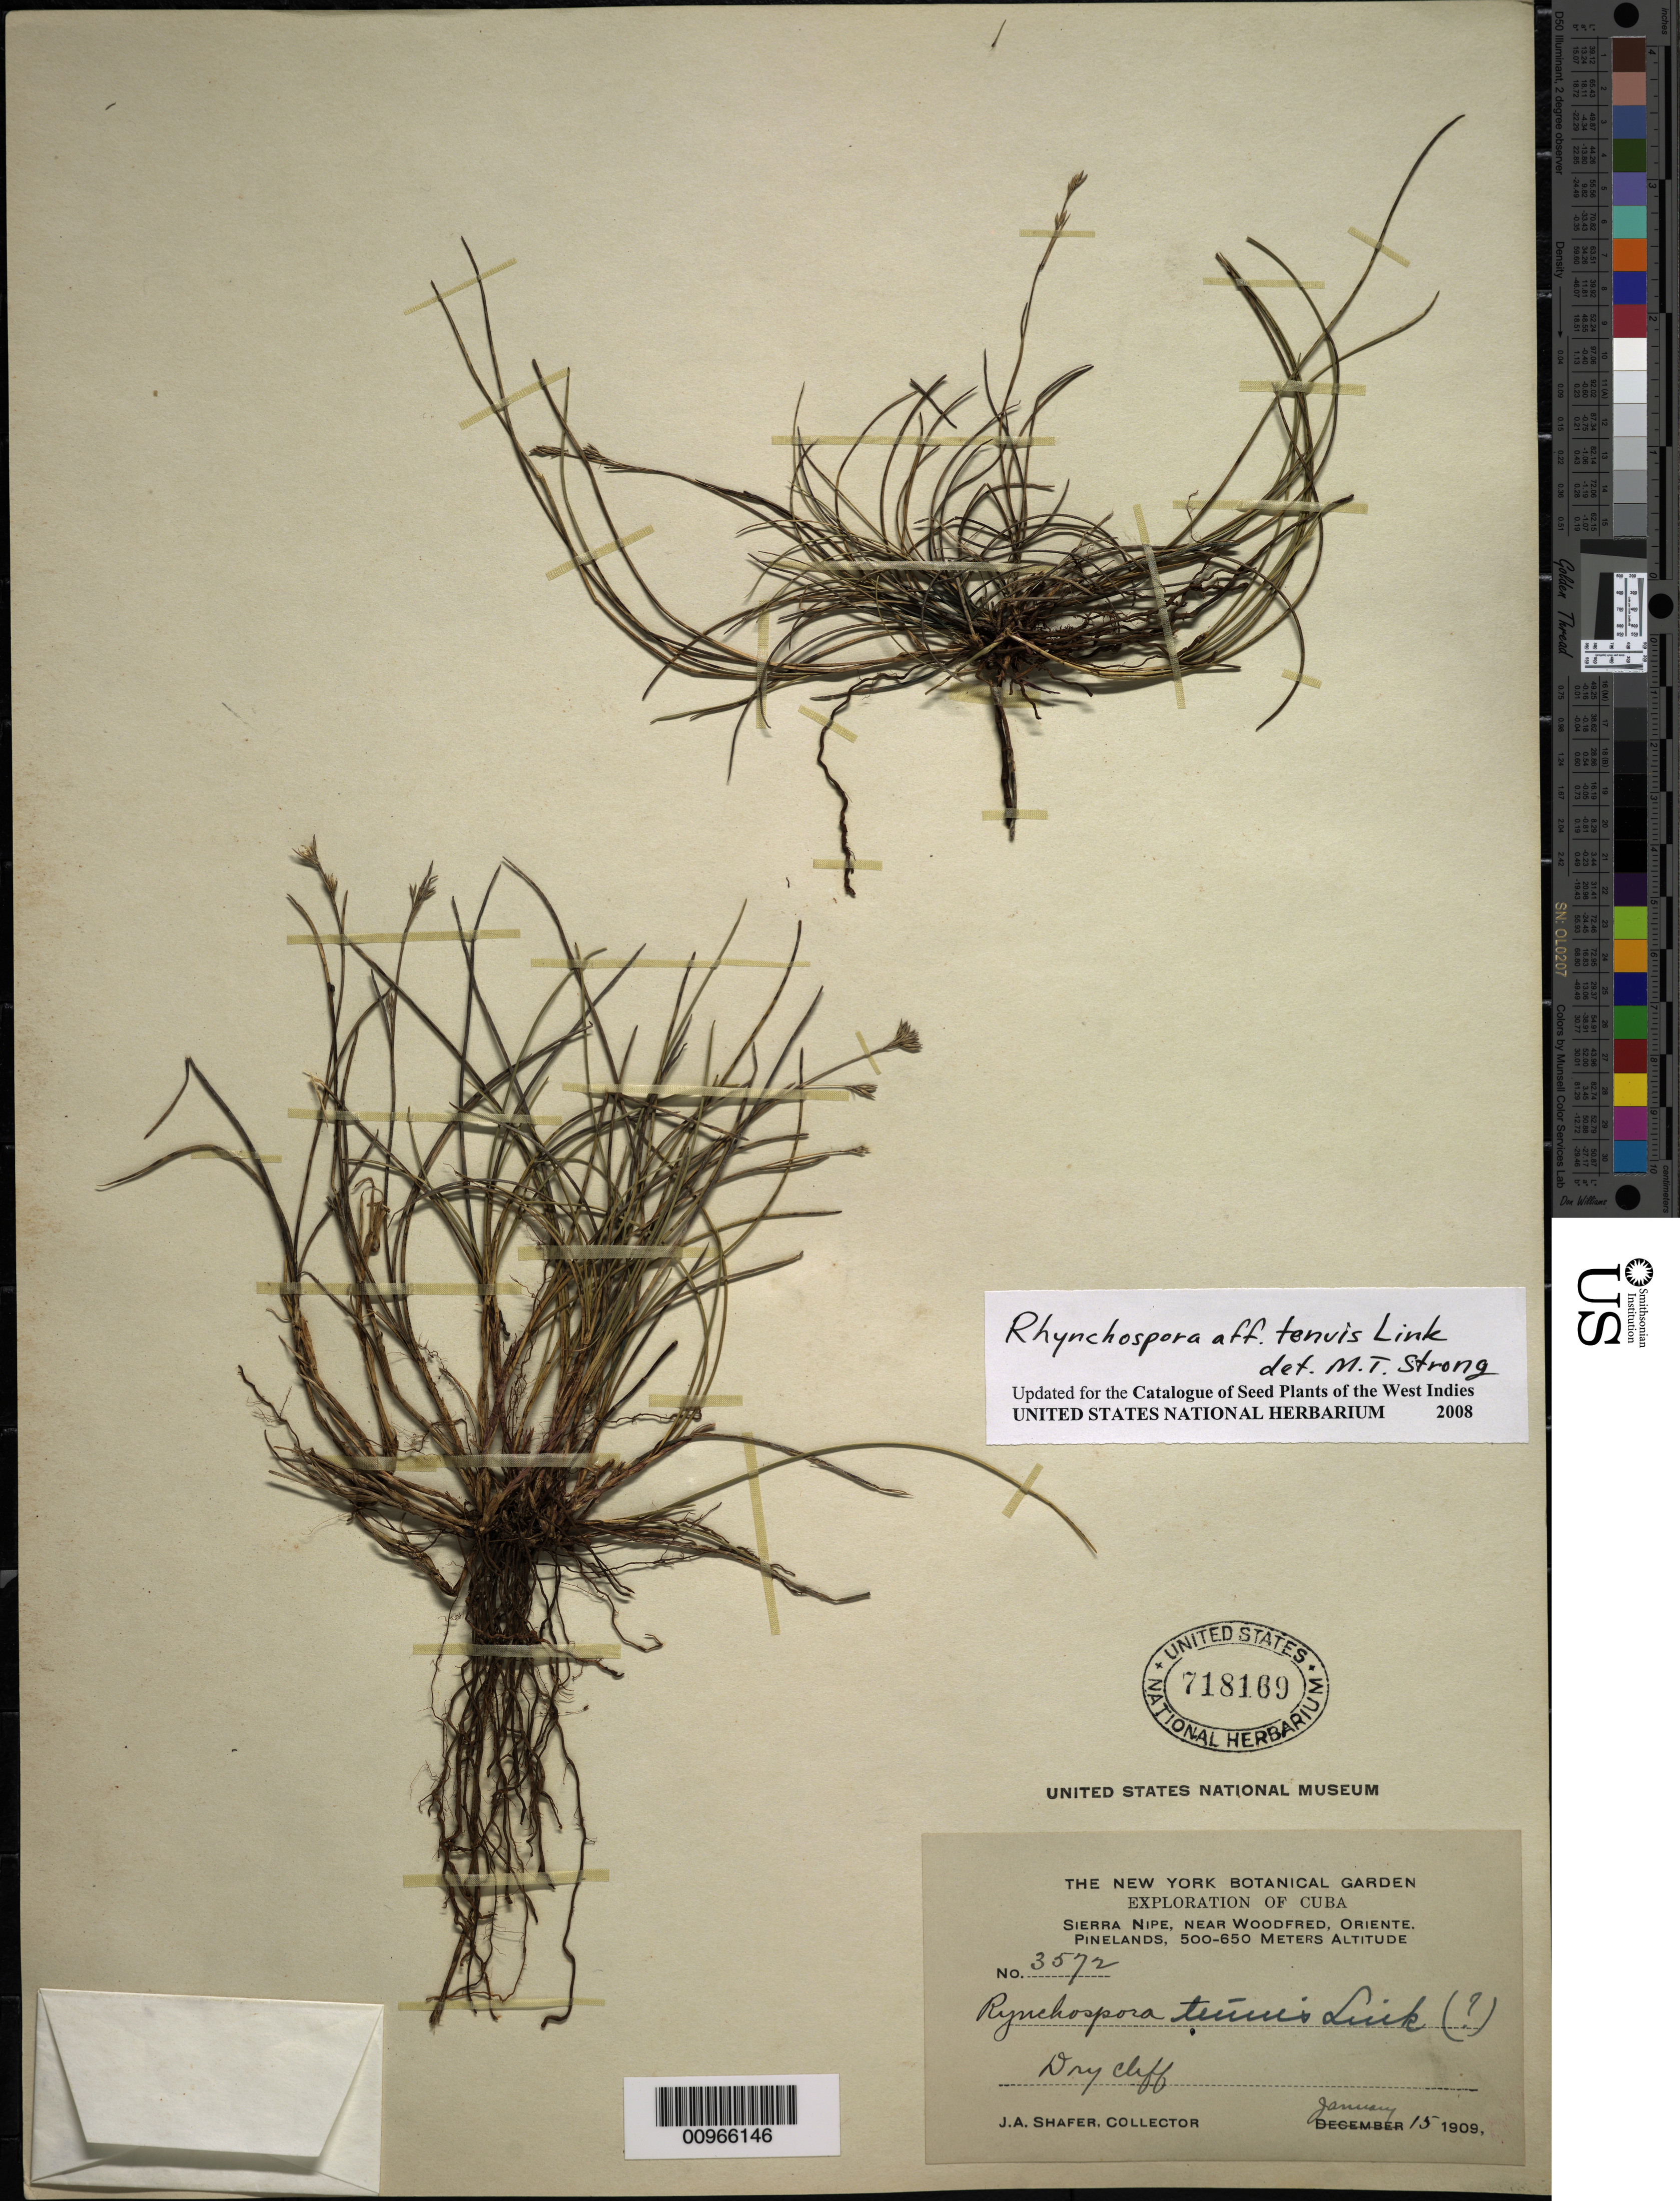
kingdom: Plantae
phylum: Tracheophyta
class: Liliopsida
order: Poales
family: Cyperaceae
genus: Rhynchospora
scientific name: Rhynchospora tenuis subsp. tenuis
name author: Link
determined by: Strong, M. T., (US), Smithsonian Institution - National Museum of Natural History (UNITED STATES)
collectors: J. A. Shafer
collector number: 3572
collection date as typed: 15 Jan 1909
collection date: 1909-01-15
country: Cuba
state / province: Holguín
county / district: Dry forest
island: Cuba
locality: Sierra Nipe, near Woodfred [Oriente]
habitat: Dry cliff in pinelands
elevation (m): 500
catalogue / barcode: US 718169